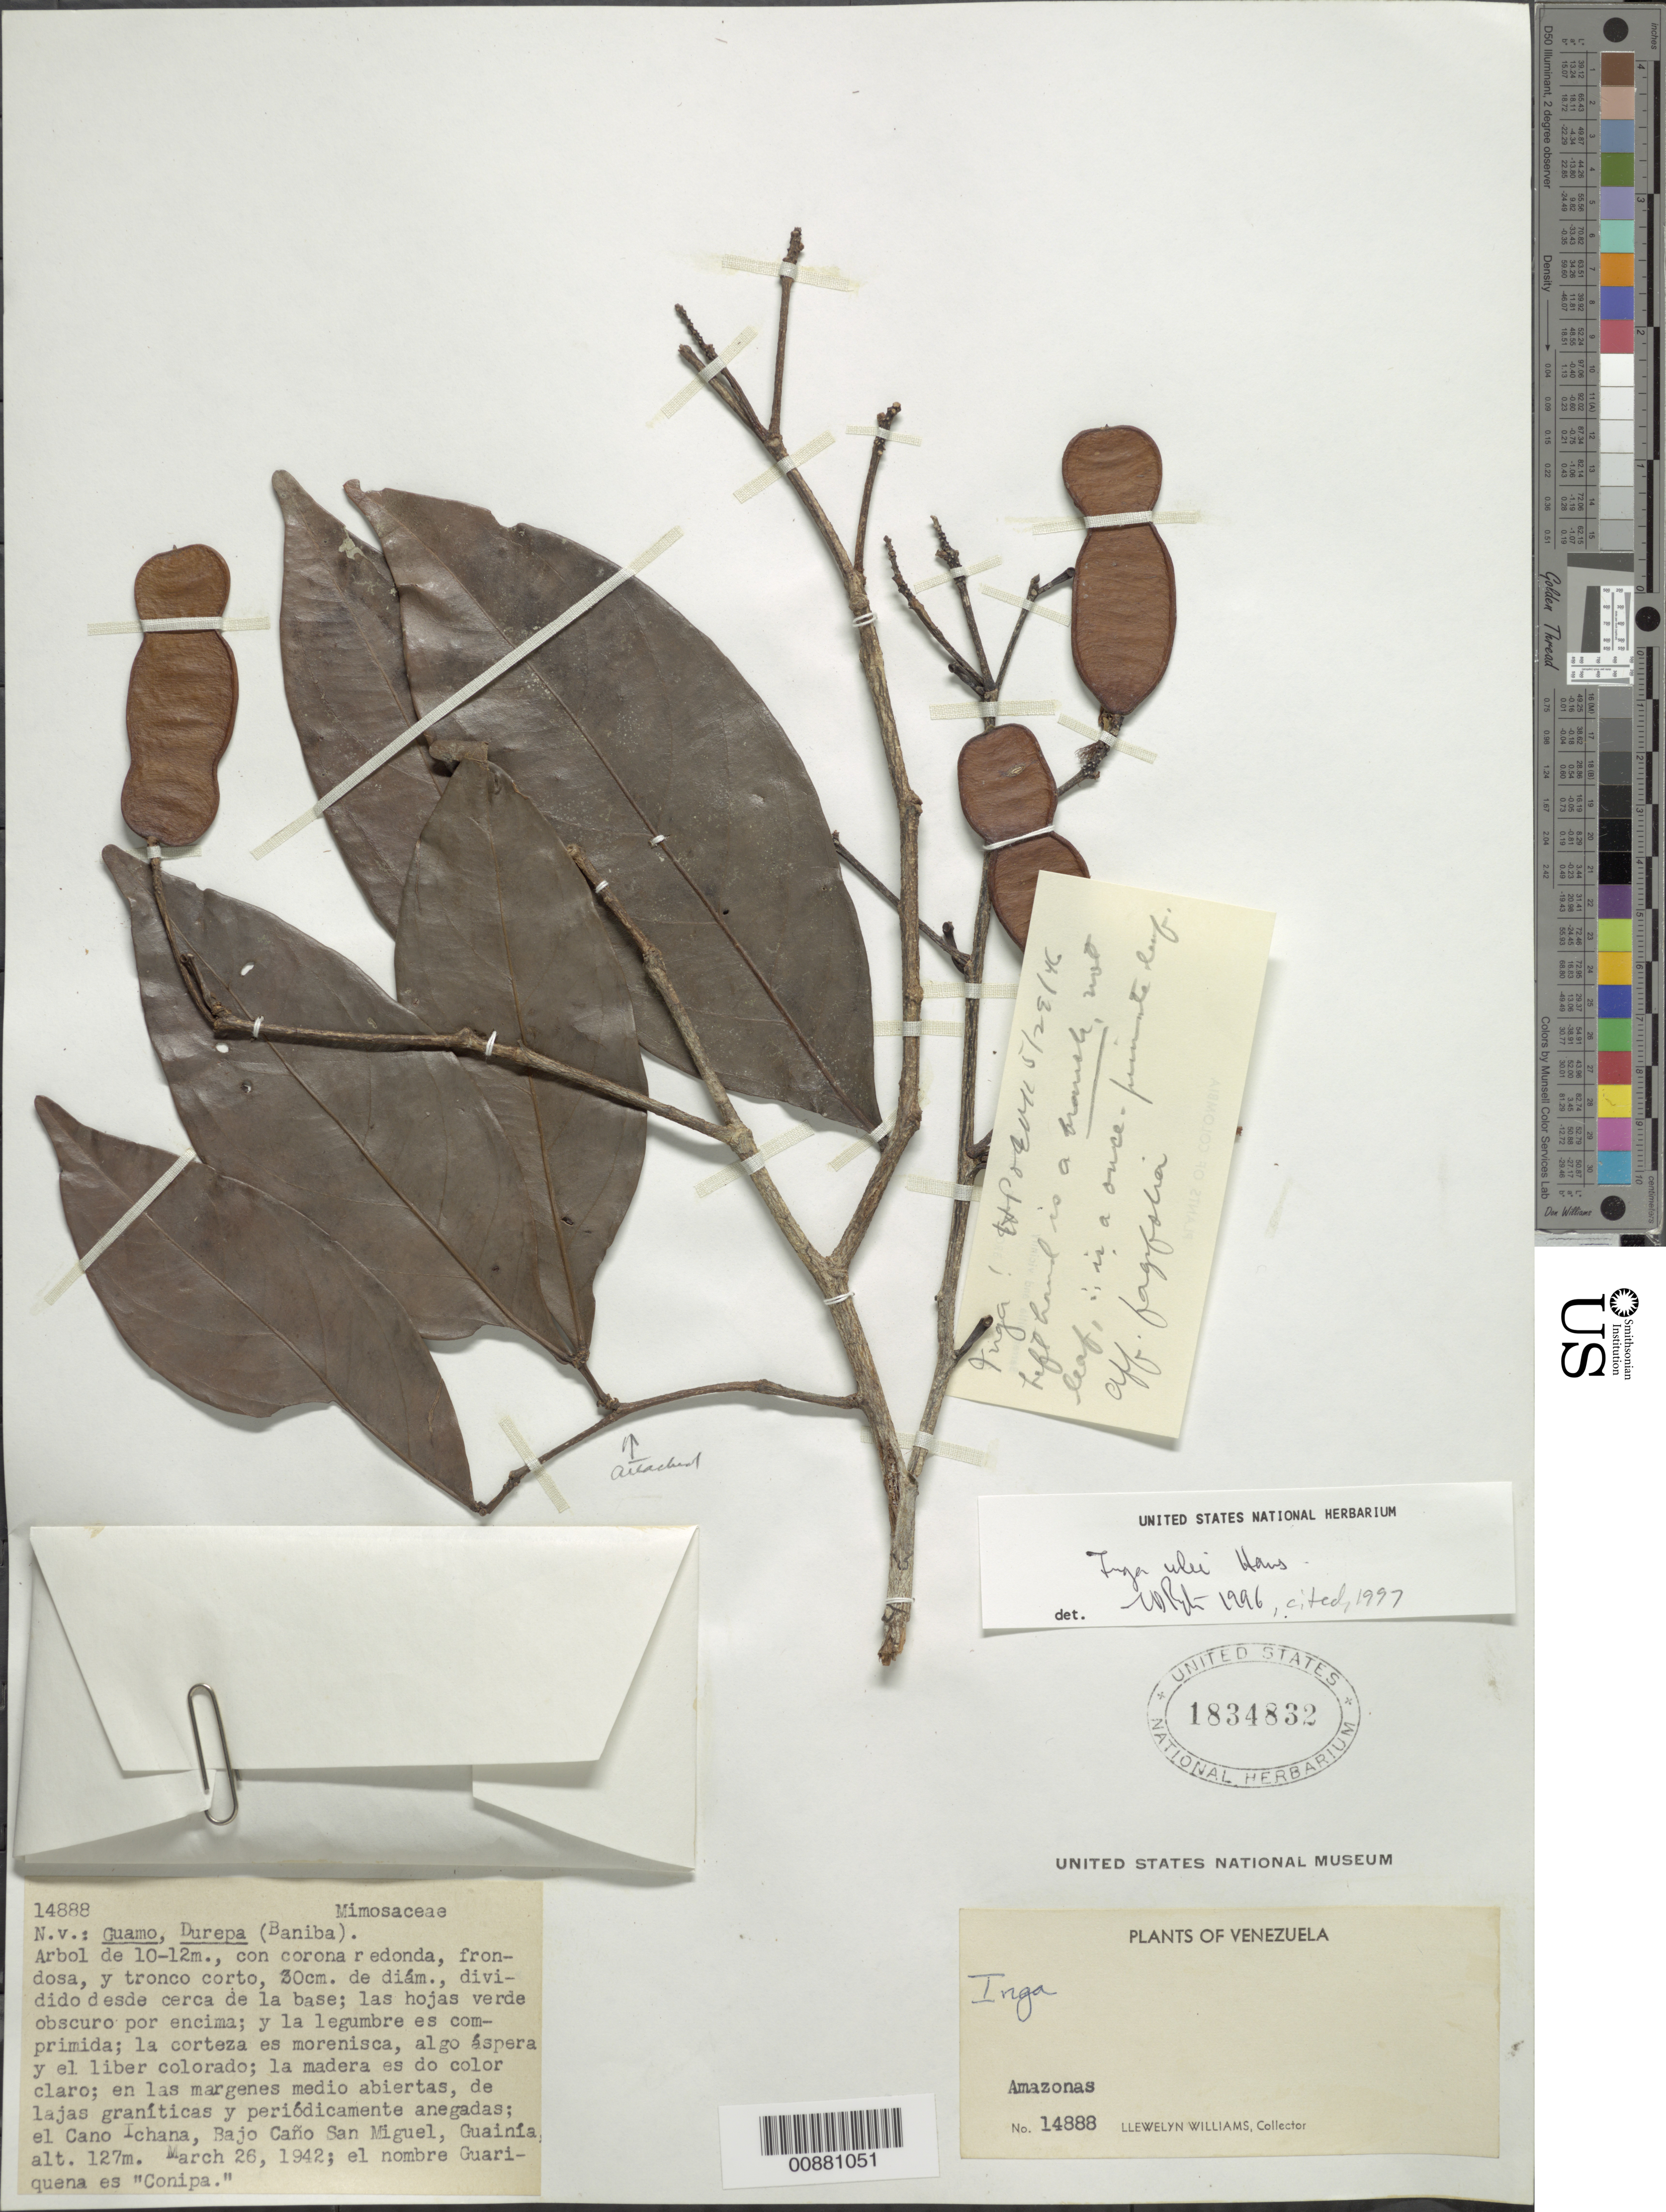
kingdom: Plantae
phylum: Tracheophyta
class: Magnoliopsida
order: Fabales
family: Fabaceae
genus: Inga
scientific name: Inga ulei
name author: Harms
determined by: Pennington, T. D., (K)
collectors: Ll. Williams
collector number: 14888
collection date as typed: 26-Mar-42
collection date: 1942-03-26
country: Venezuela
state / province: Amazonas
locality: Caño Ichana, Boca del Caño San Miguel, Río Guainia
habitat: Margenes medio abiertas, de lajas graniticas y periodicamente anegadas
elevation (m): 127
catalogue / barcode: US 1834832